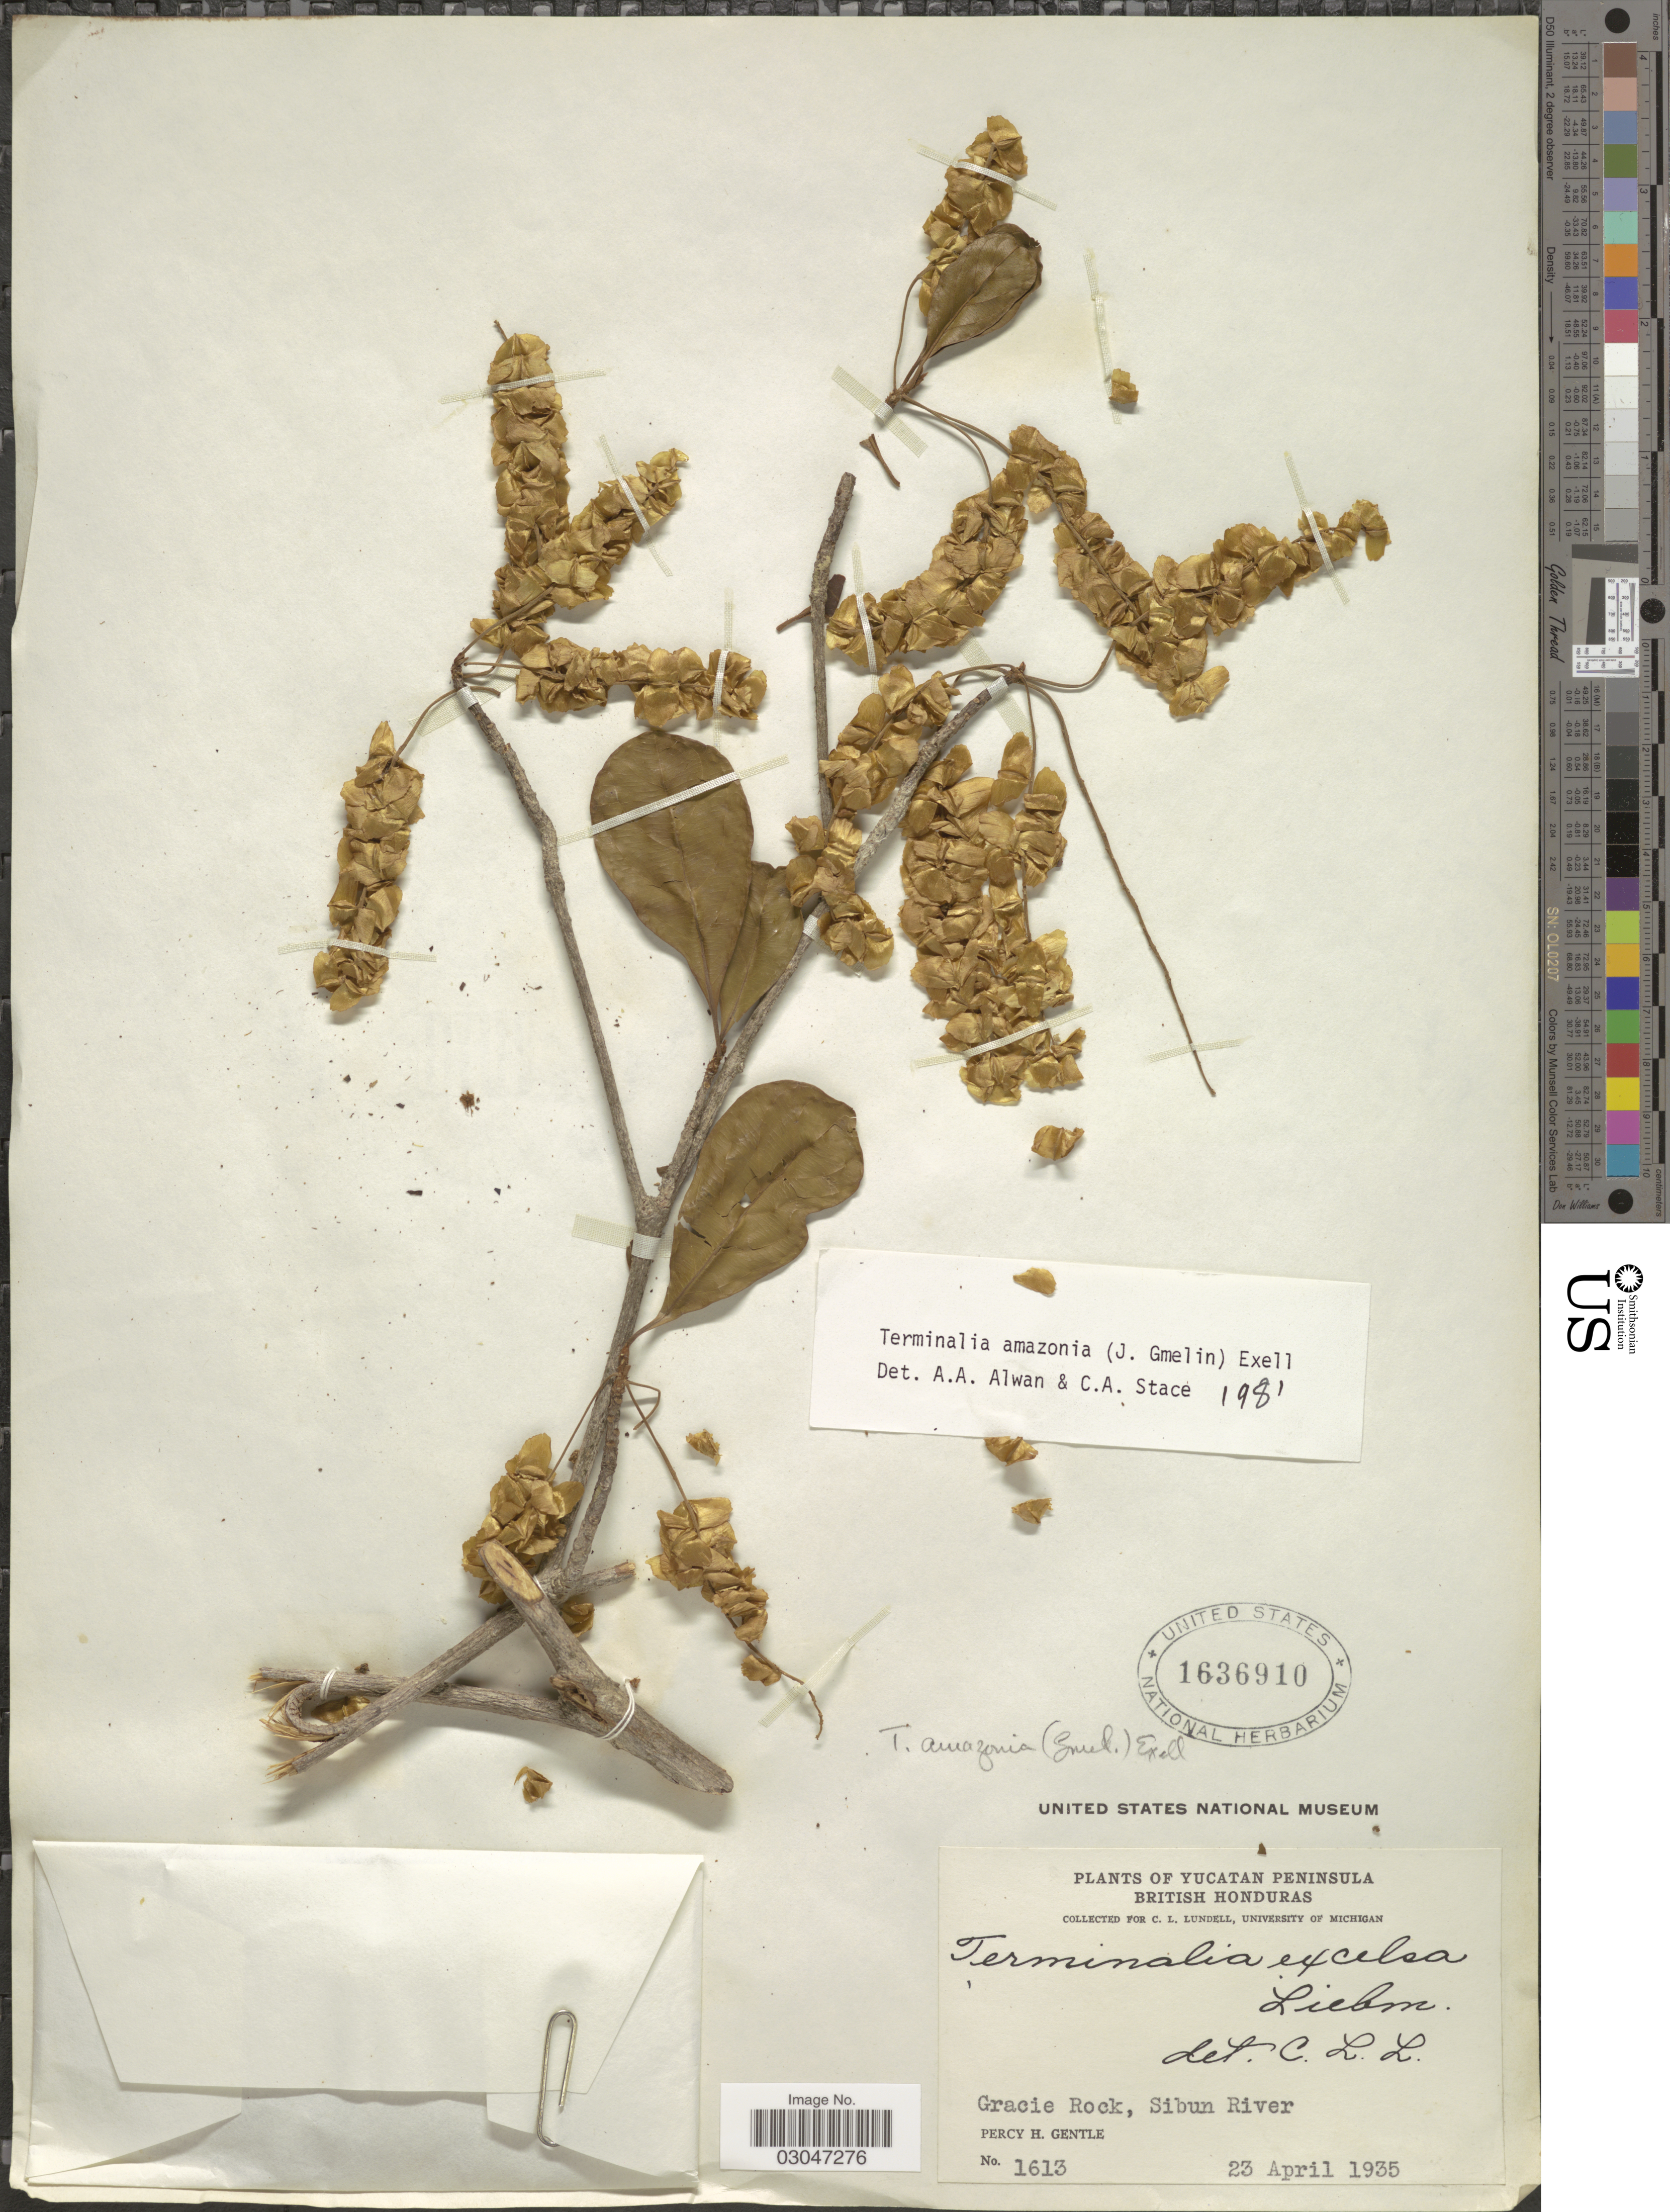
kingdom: Plantae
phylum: Tracheophyta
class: Magnoliopsida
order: Myrtales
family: Combretaceae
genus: Terminalia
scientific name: Terminalia amazonia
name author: (J.F. Gmel.) Exell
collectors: P. H. Gentle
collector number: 1613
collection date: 1935-04-23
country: Belize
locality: Yucatan Peninsula, British Honduras. Gracie Rock, Sibun River.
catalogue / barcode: US 1636910